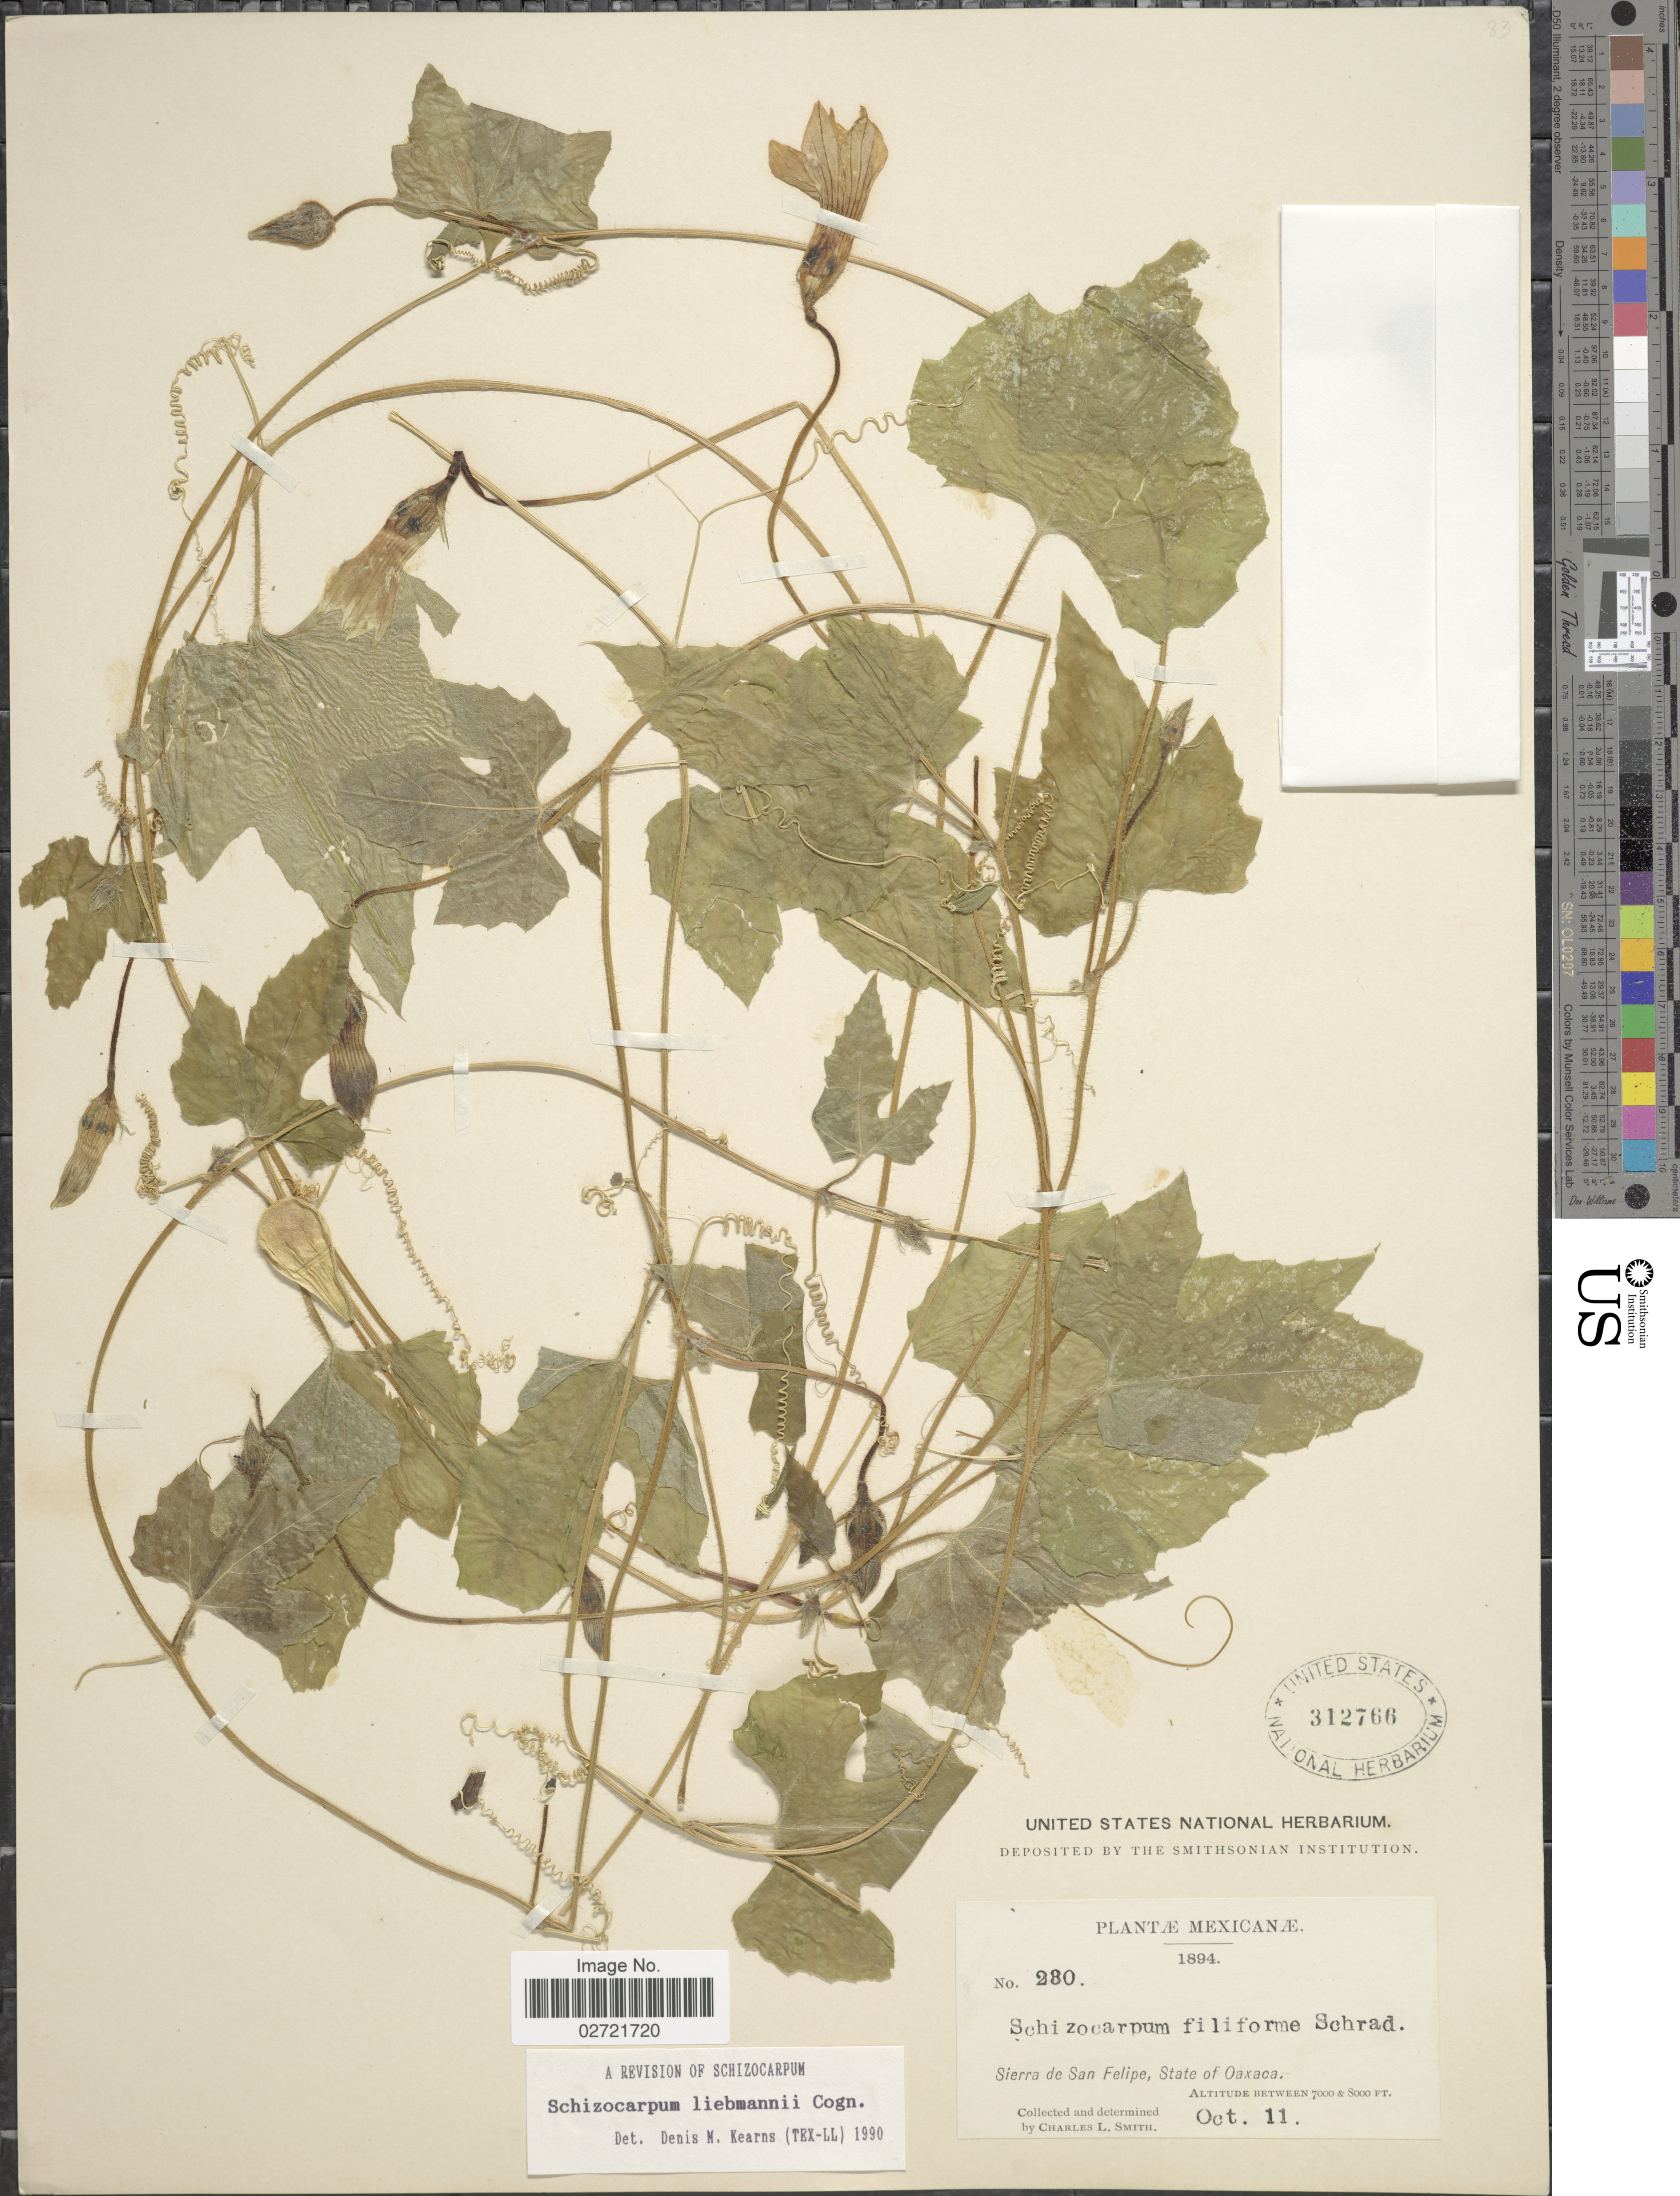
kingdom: Plantae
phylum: Tracheophyta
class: Magnoliopsida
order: Cucurbitales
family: Cucurbitaceae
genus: Schizocarpum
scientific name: Schizocarpum liebmannii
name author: Cogn. in A. DC.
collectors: C. L. Smith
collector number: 230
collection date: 1894-10-11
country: Mexico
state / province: Oaxaca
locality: Sierra de San Felipe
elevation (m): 2134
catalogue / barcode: US 312766